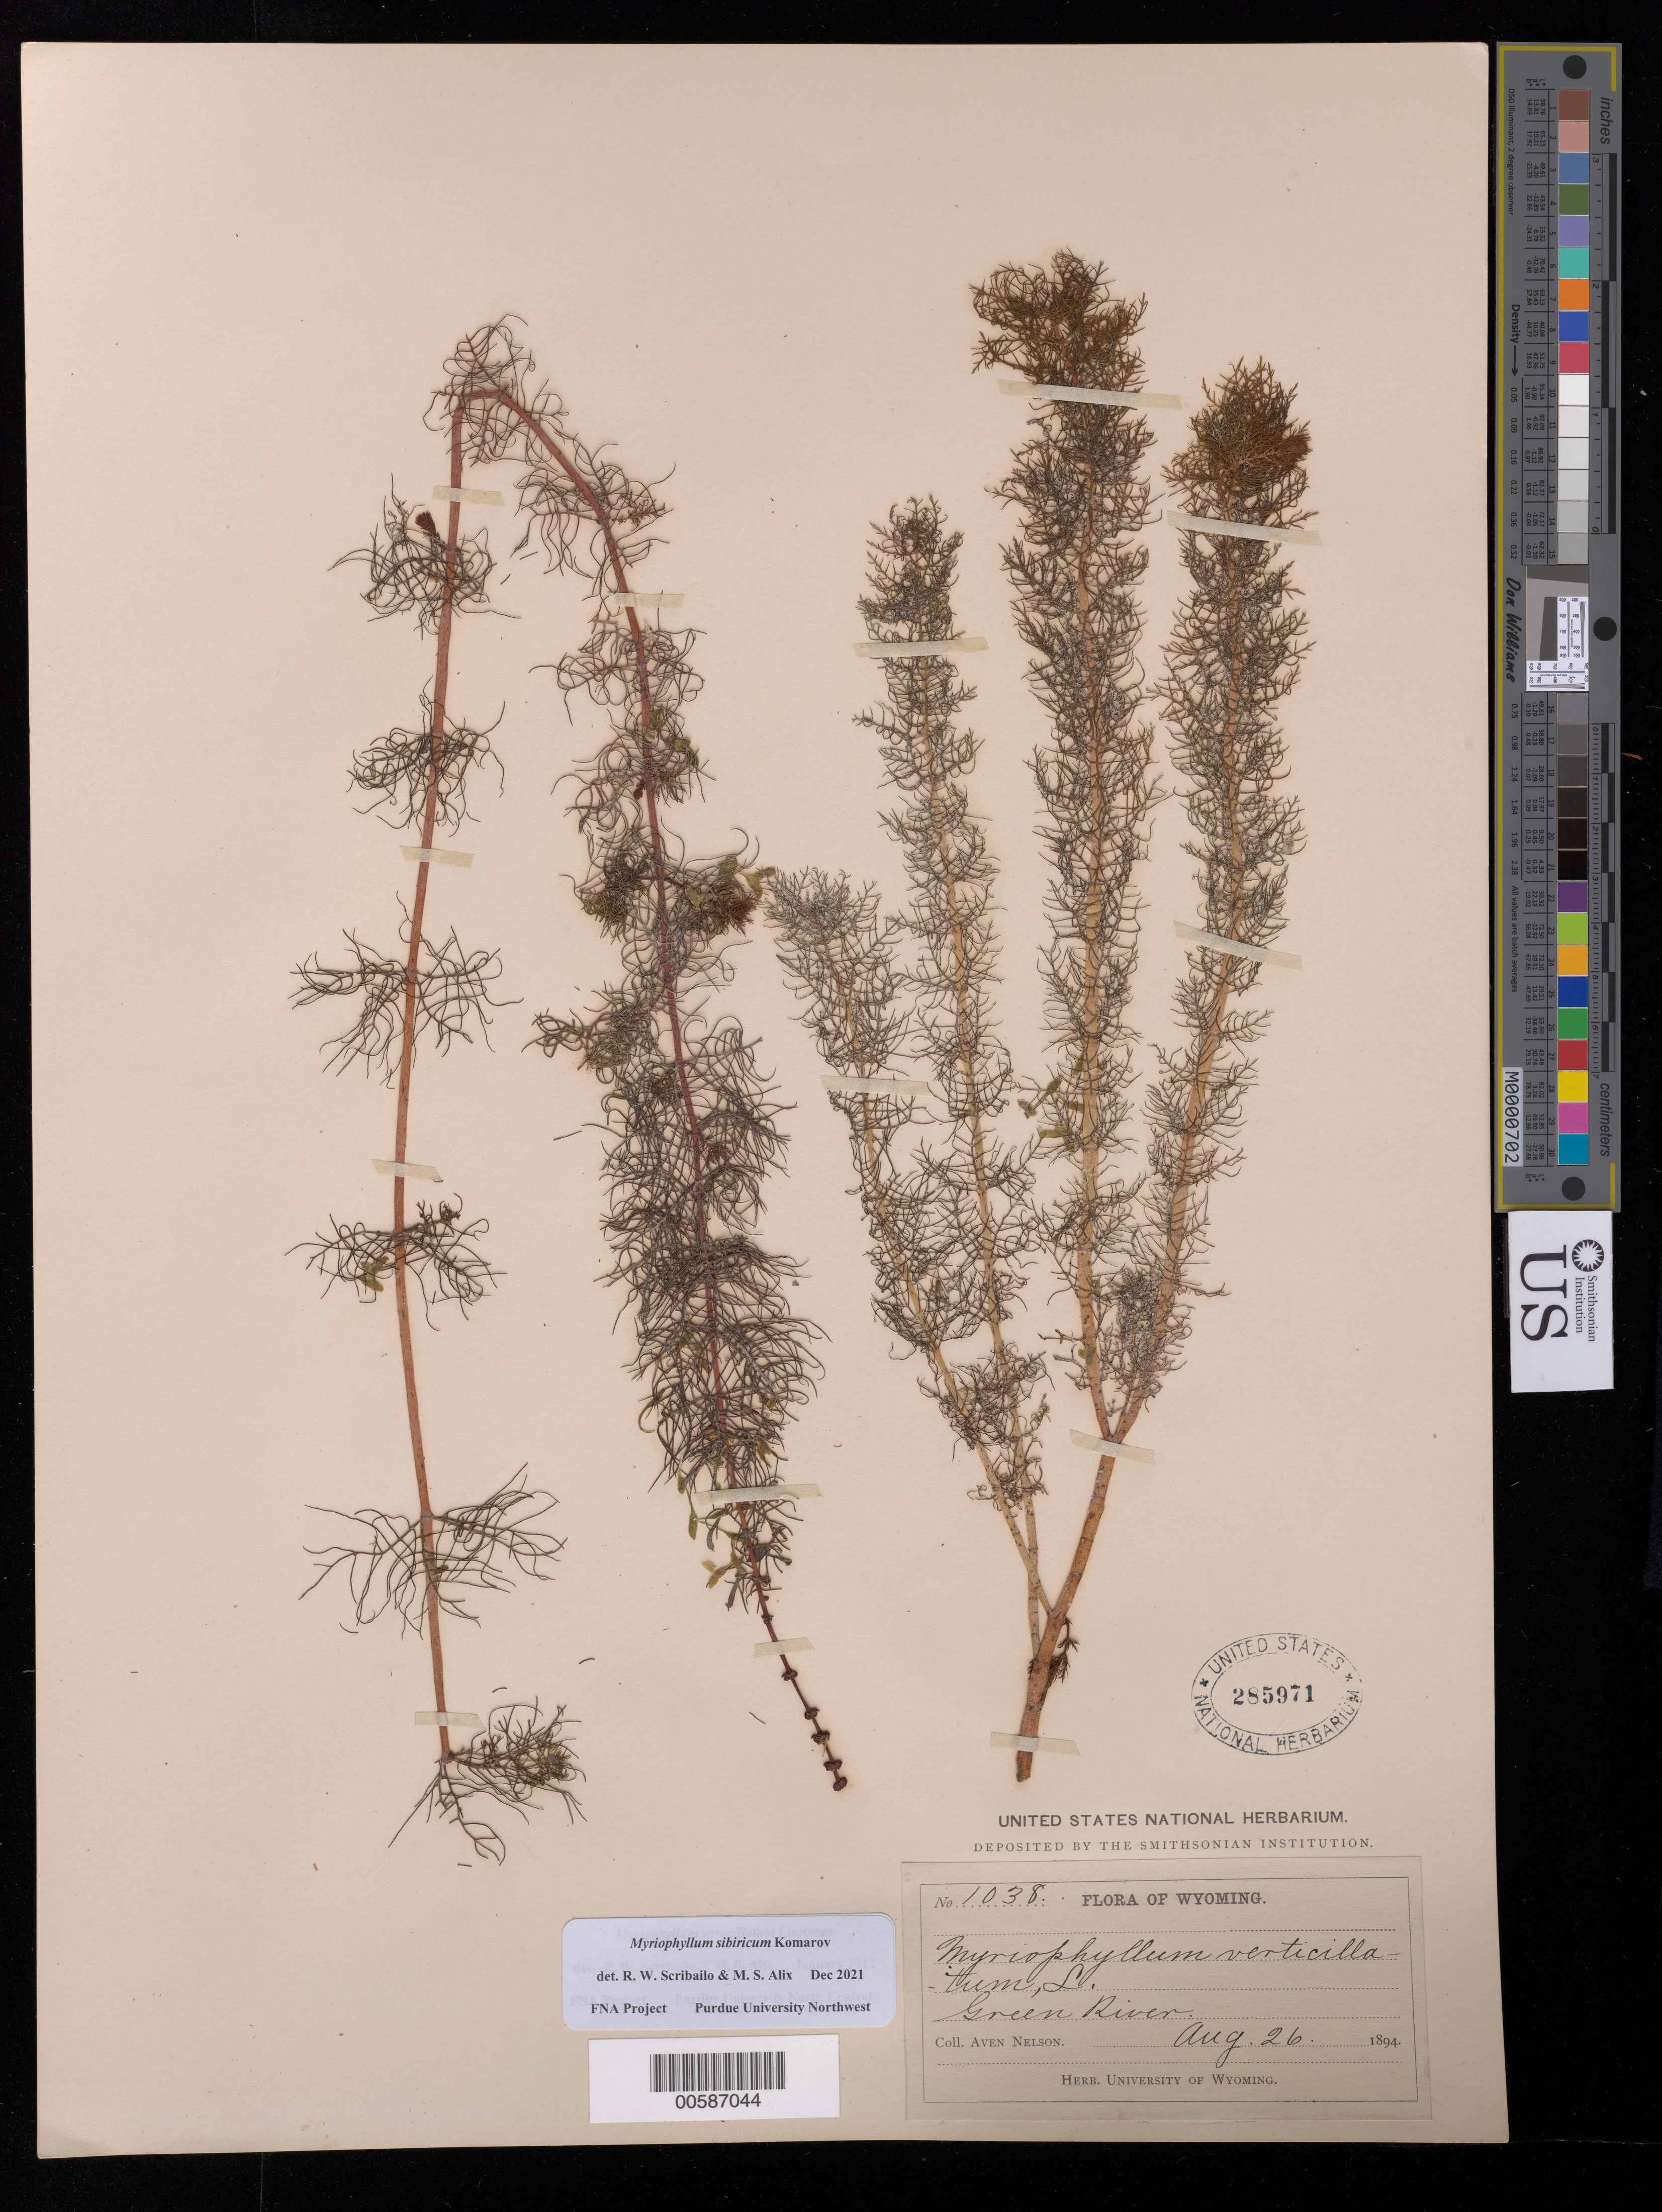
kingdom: Plantae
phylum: Tracheophyta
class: Magnoliopsida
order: Saxifragales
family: Haloragaceae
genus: Myriophyllum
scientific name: Myriophyllum sibiricum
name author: Kom.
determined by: Scribailo, R. W.; Alix, M. S.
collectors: A. Nelson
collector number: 1038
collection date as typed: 26 Aug 1894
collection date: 1894-08-26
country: United States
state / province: Wyoming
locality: Green River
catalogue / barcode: US 285971